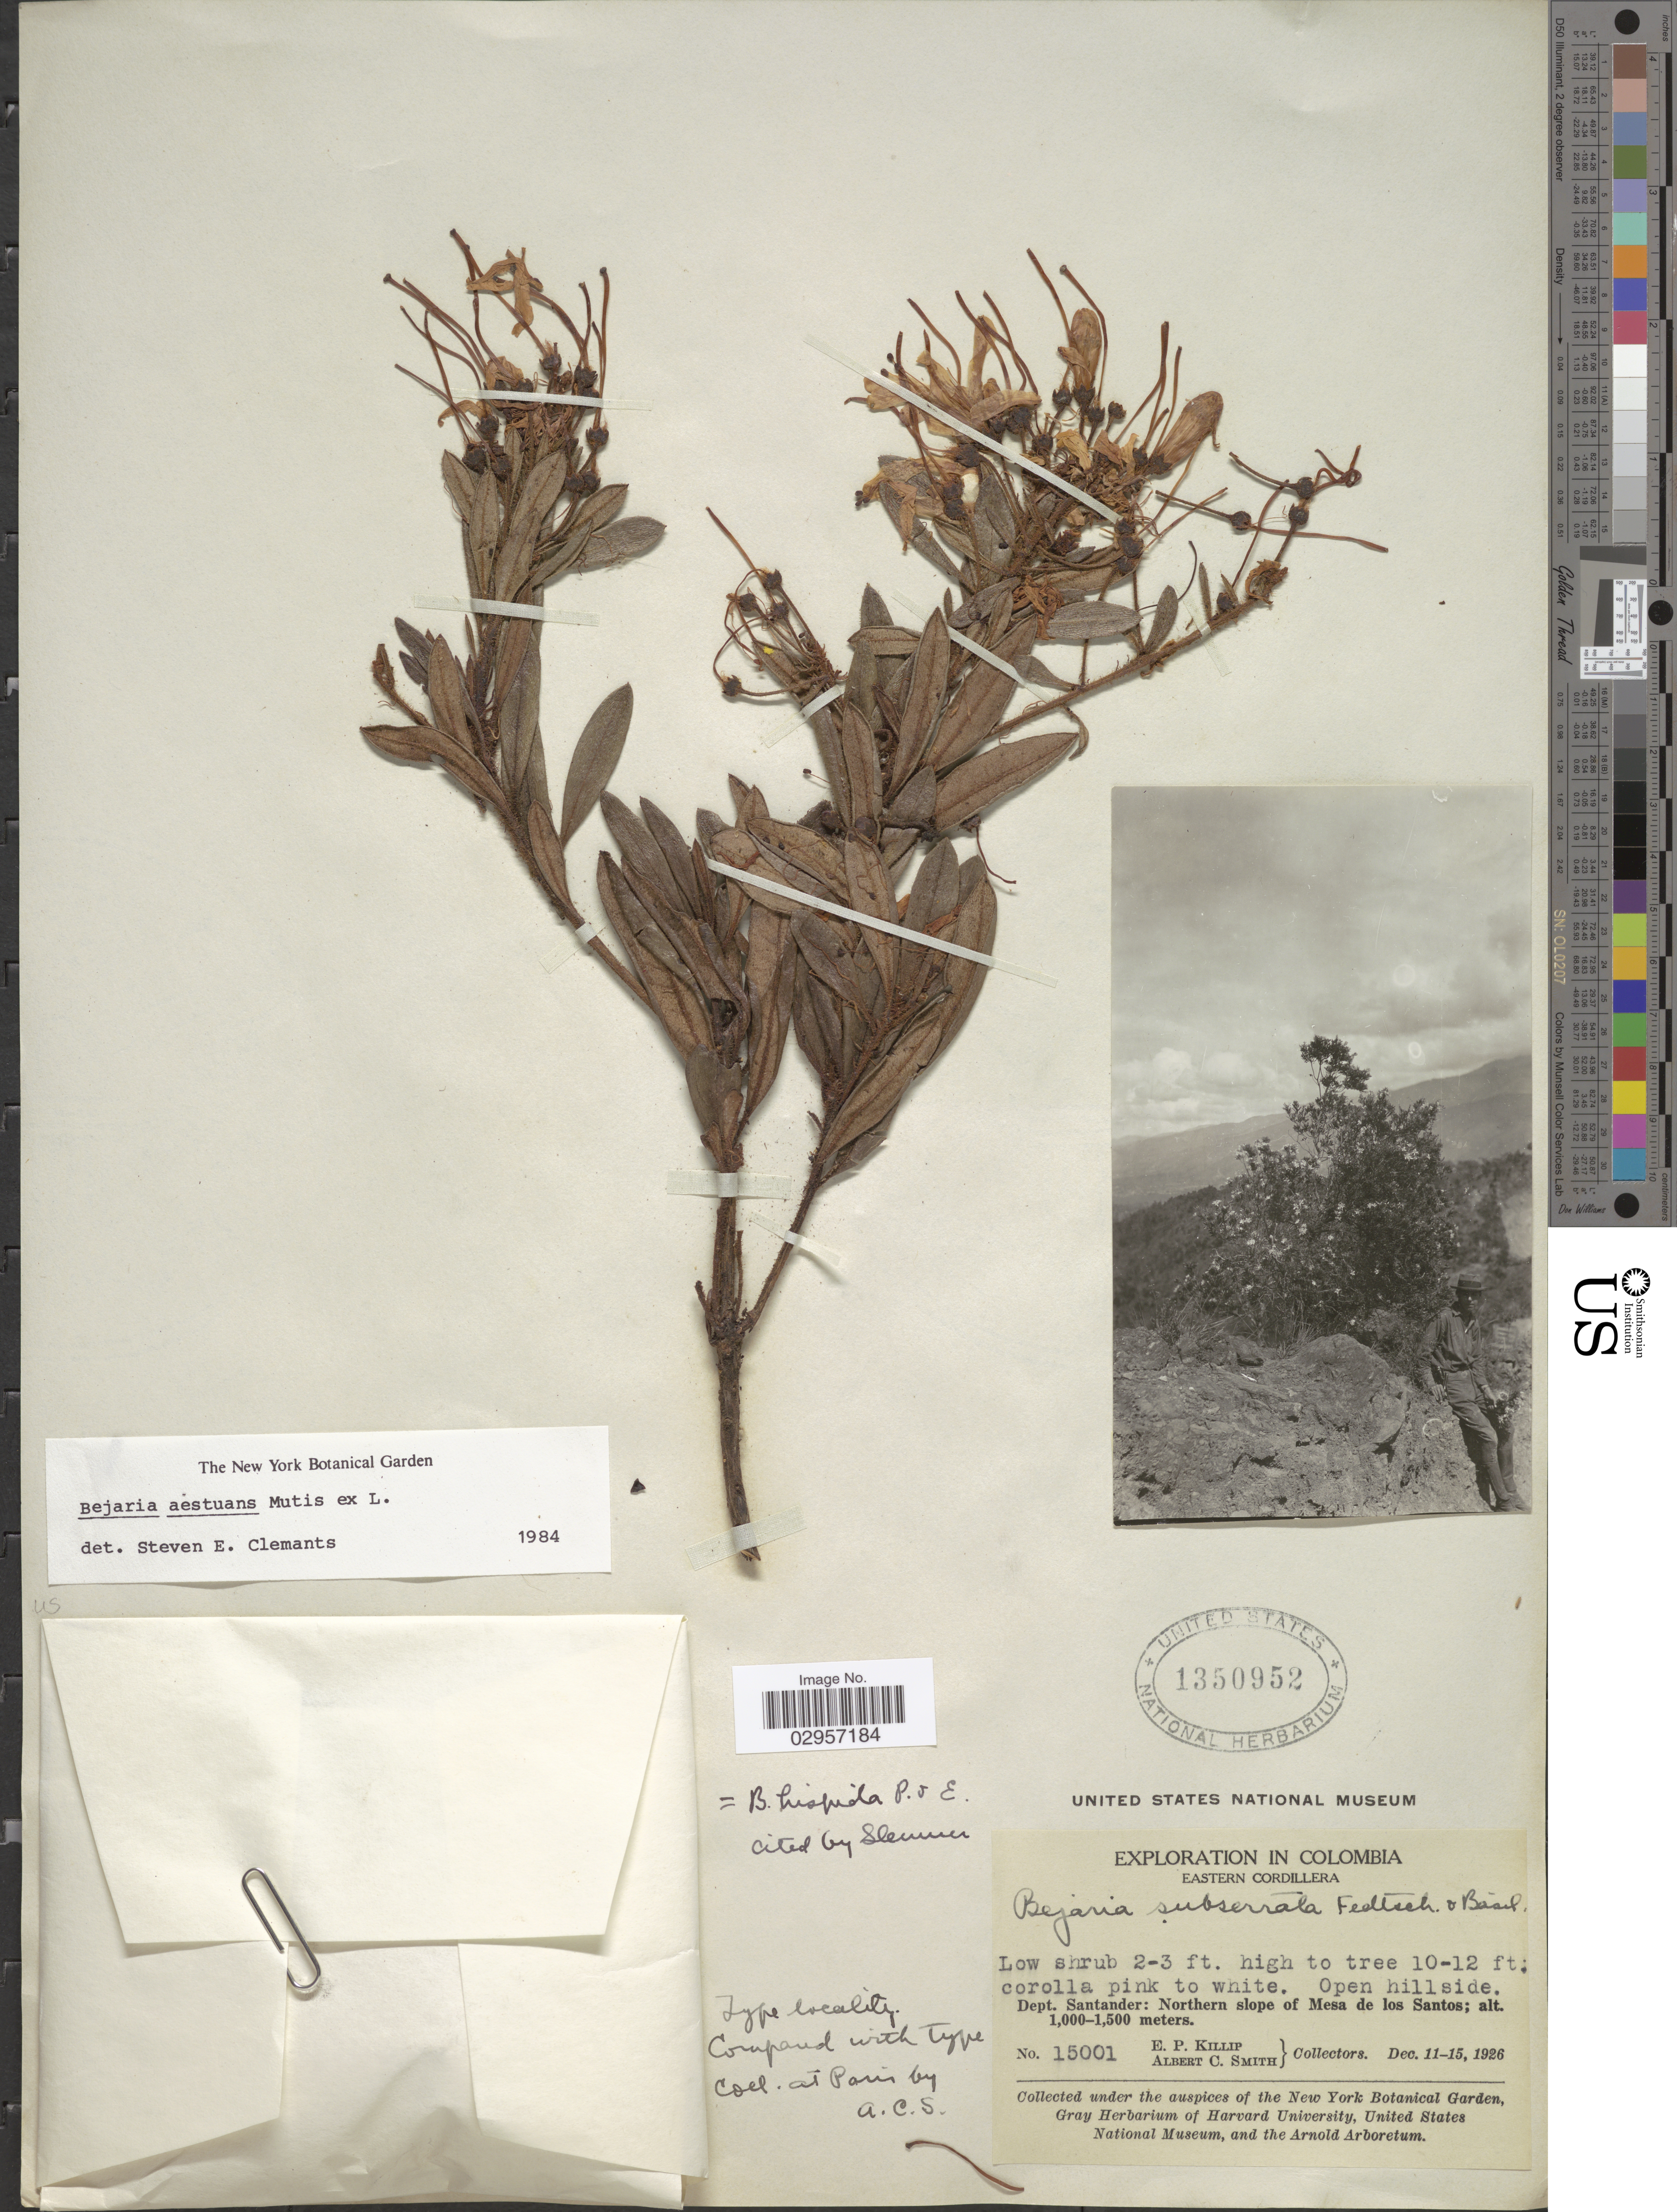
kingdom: Plantae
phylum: Tracheophyta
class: Magnoliopsida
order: Ericales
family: Ericaceae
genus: Befaria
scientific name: Befaria aestuans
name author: Mutis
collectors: E. P. Killip & A. C. Smith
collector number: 15001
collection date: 1926-12-11/1926-12-15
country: Colombia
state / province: Santander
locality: Eastern Cordillera. Dept. Santander: Northern slope of Mesa de los Santos.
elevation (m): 1000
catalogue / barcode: US 1350952